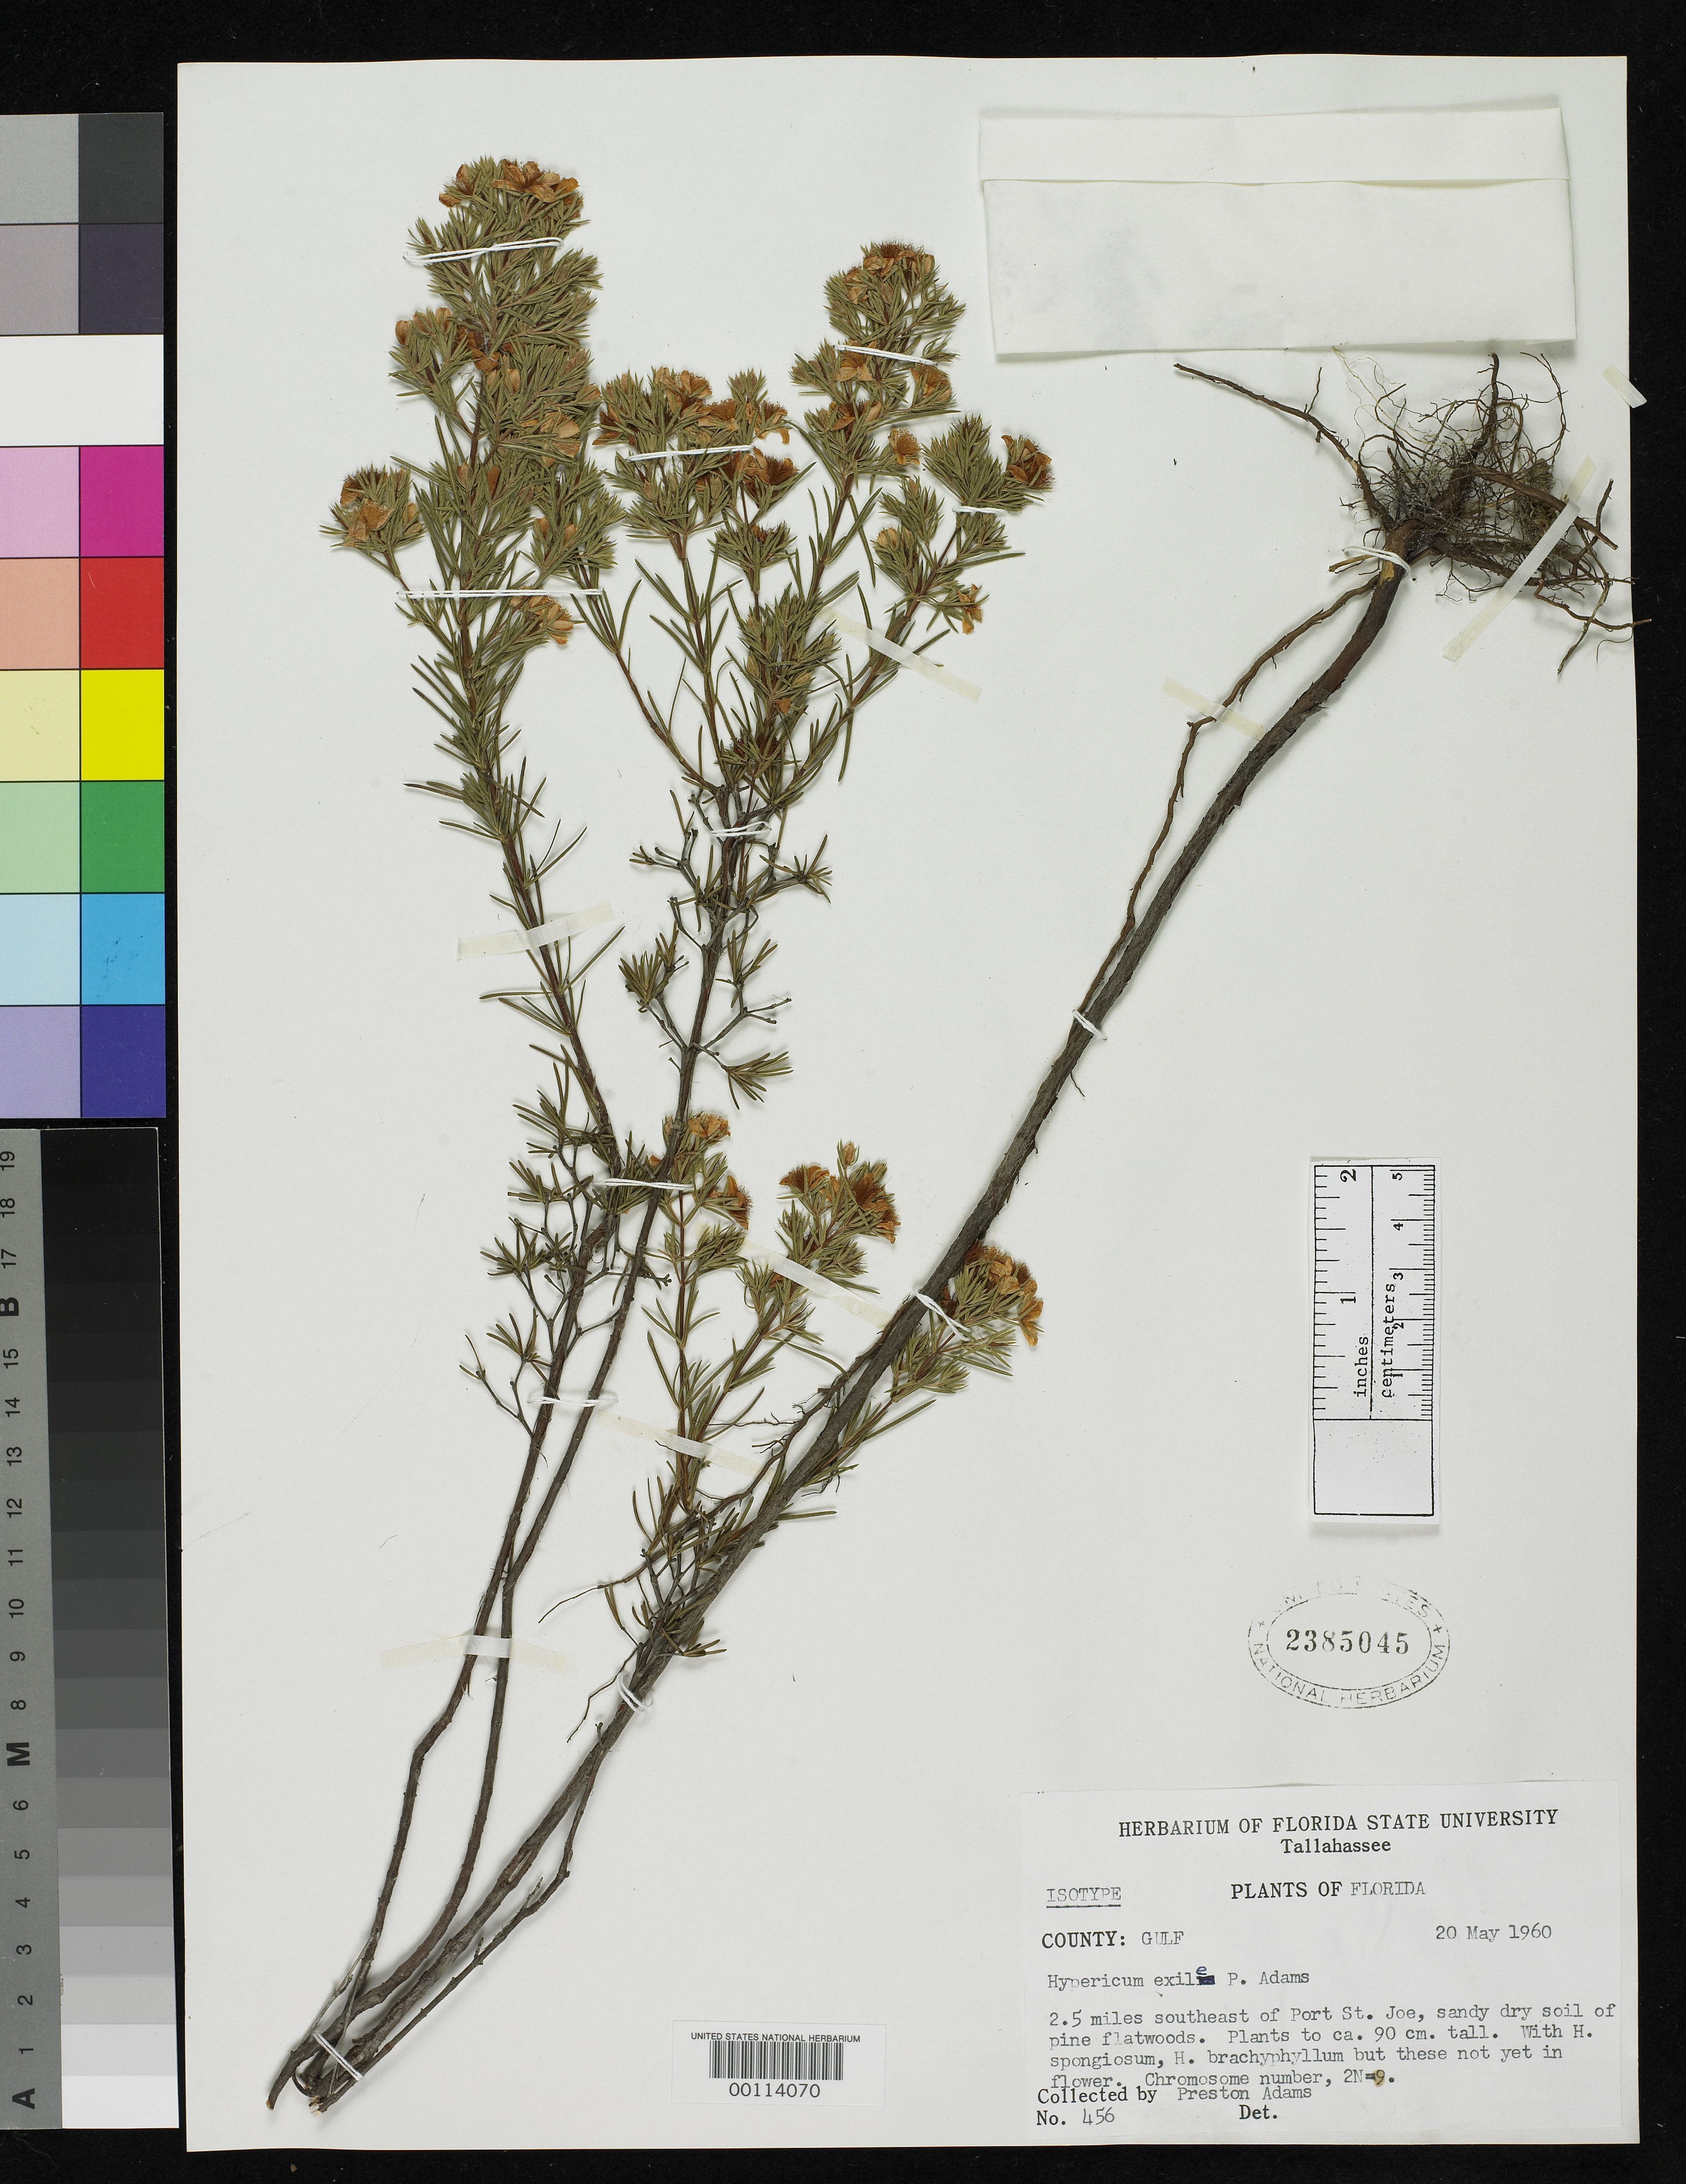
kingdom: Plantae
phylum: Tracheophyta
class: Magnoliopsida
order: Malpighiales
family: Hypericaceae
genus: Hypericum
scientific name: Hypericum exile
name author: W.P. Adams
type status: Isotype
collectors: W. P. Adams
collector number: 456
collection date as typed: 20 May 1960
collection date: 1960-05-20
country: United States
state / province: Florida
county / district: Gulf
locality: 2.5 mi E of Port St. Joe.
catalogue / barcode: US 2385045